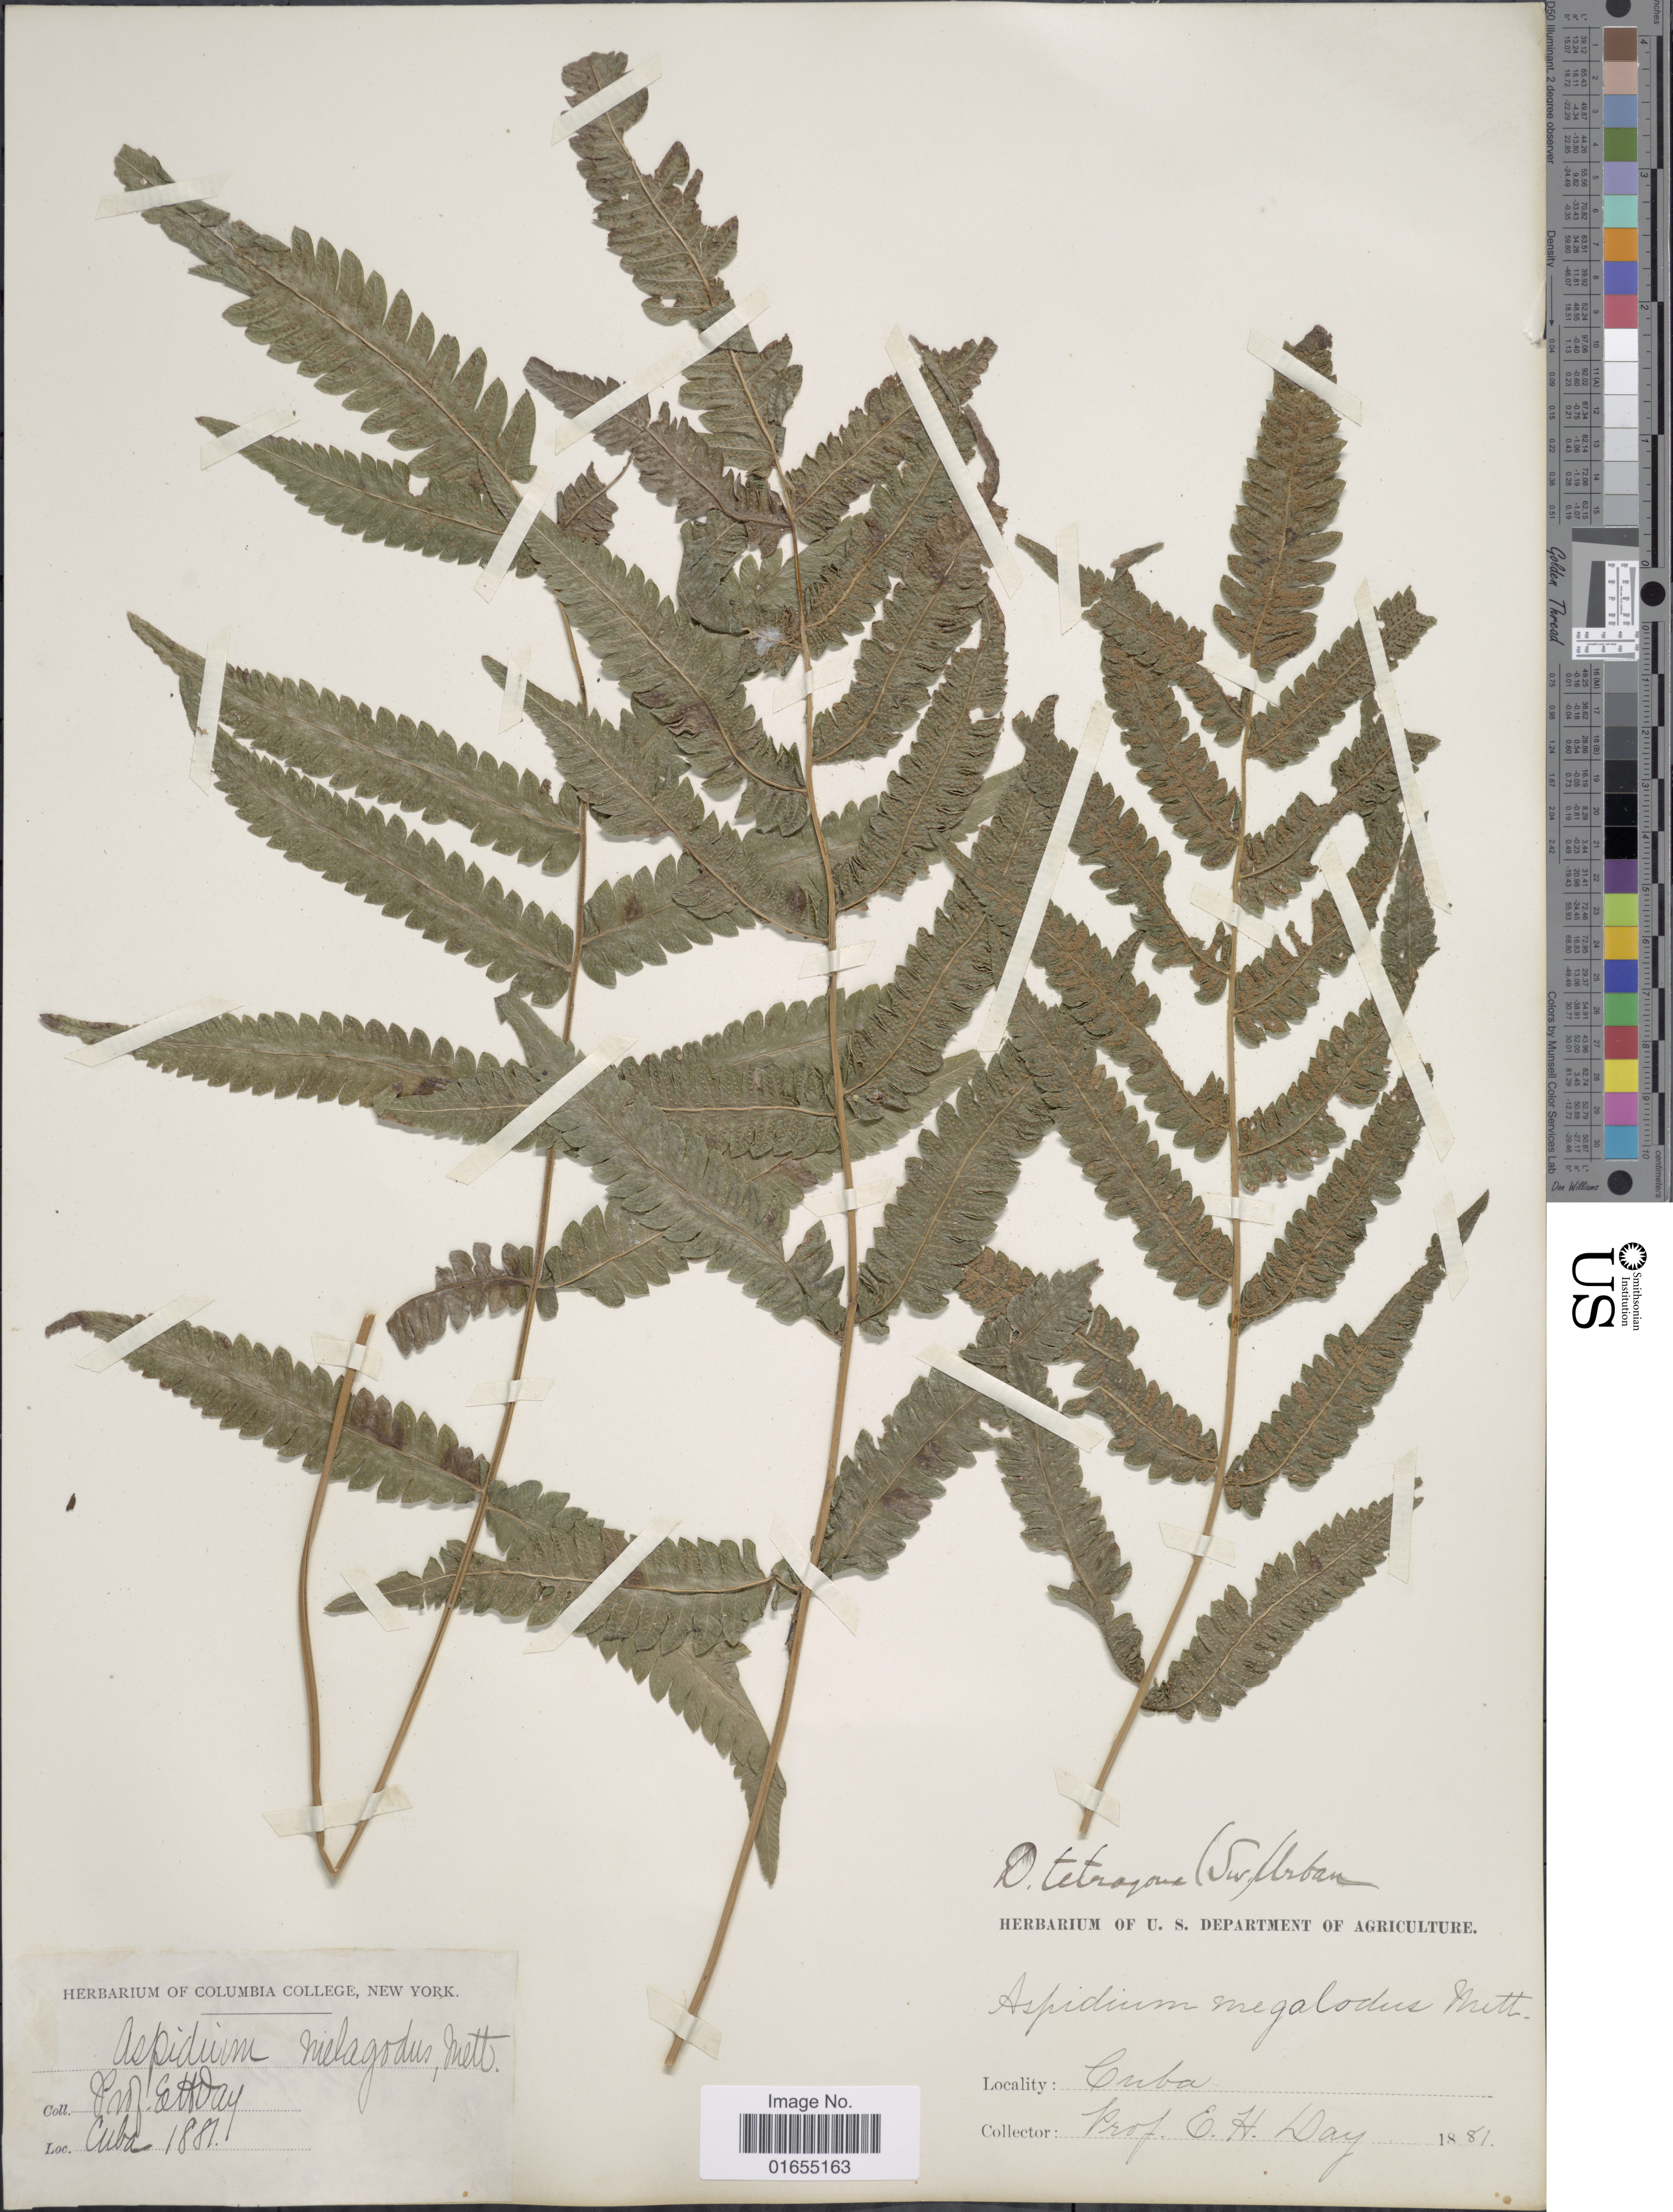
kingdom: Plantae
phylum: Tracheophyta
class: Polypodiopsida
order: Polypodiales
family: Thelypteridaceae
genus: Goniopteris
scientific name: Goniopteris subtetragona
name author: (Link) Vareschi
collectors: E. H. Day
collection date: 1881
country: Cuba